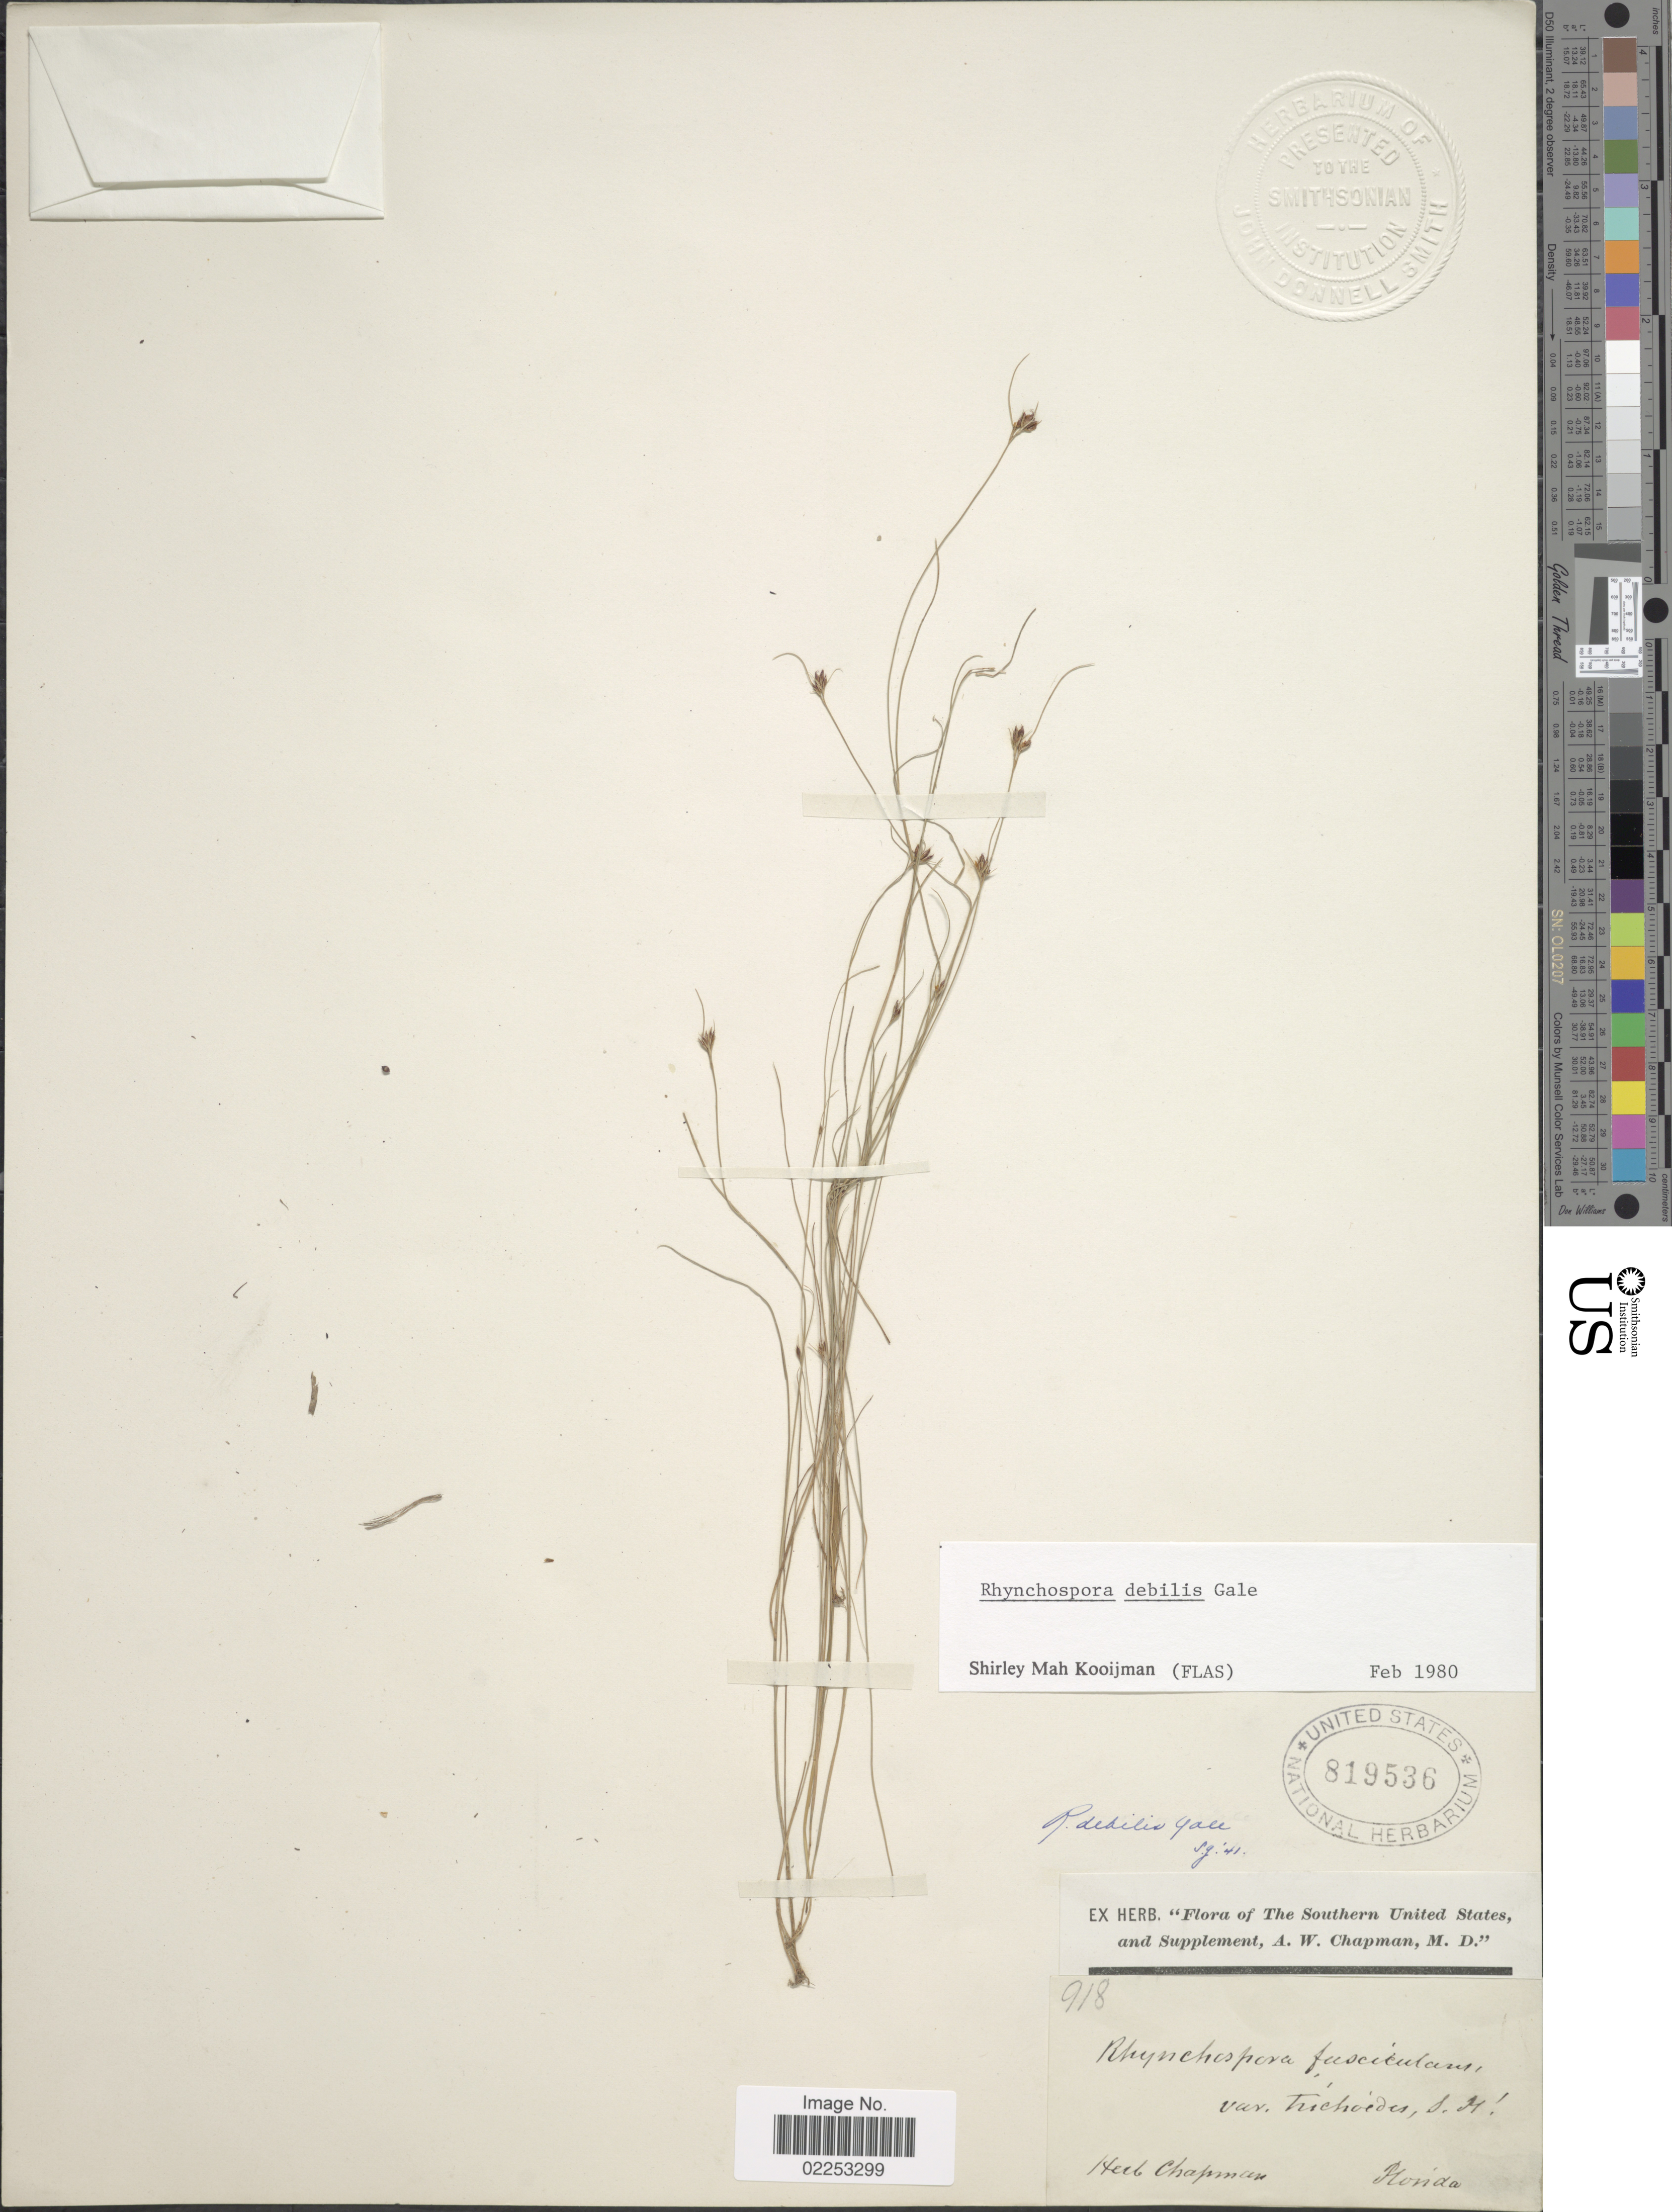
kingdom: Plantae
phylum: Tracheophyta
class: Liliopsida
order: Poales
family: Cyperaceae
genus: Rhynchospora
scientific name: Rhynchospora debilis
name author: Gale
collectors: ex herb. Chapman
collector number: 918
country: United States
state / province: Florida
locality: The Southern United States, and Supplement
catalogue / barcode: US 819536